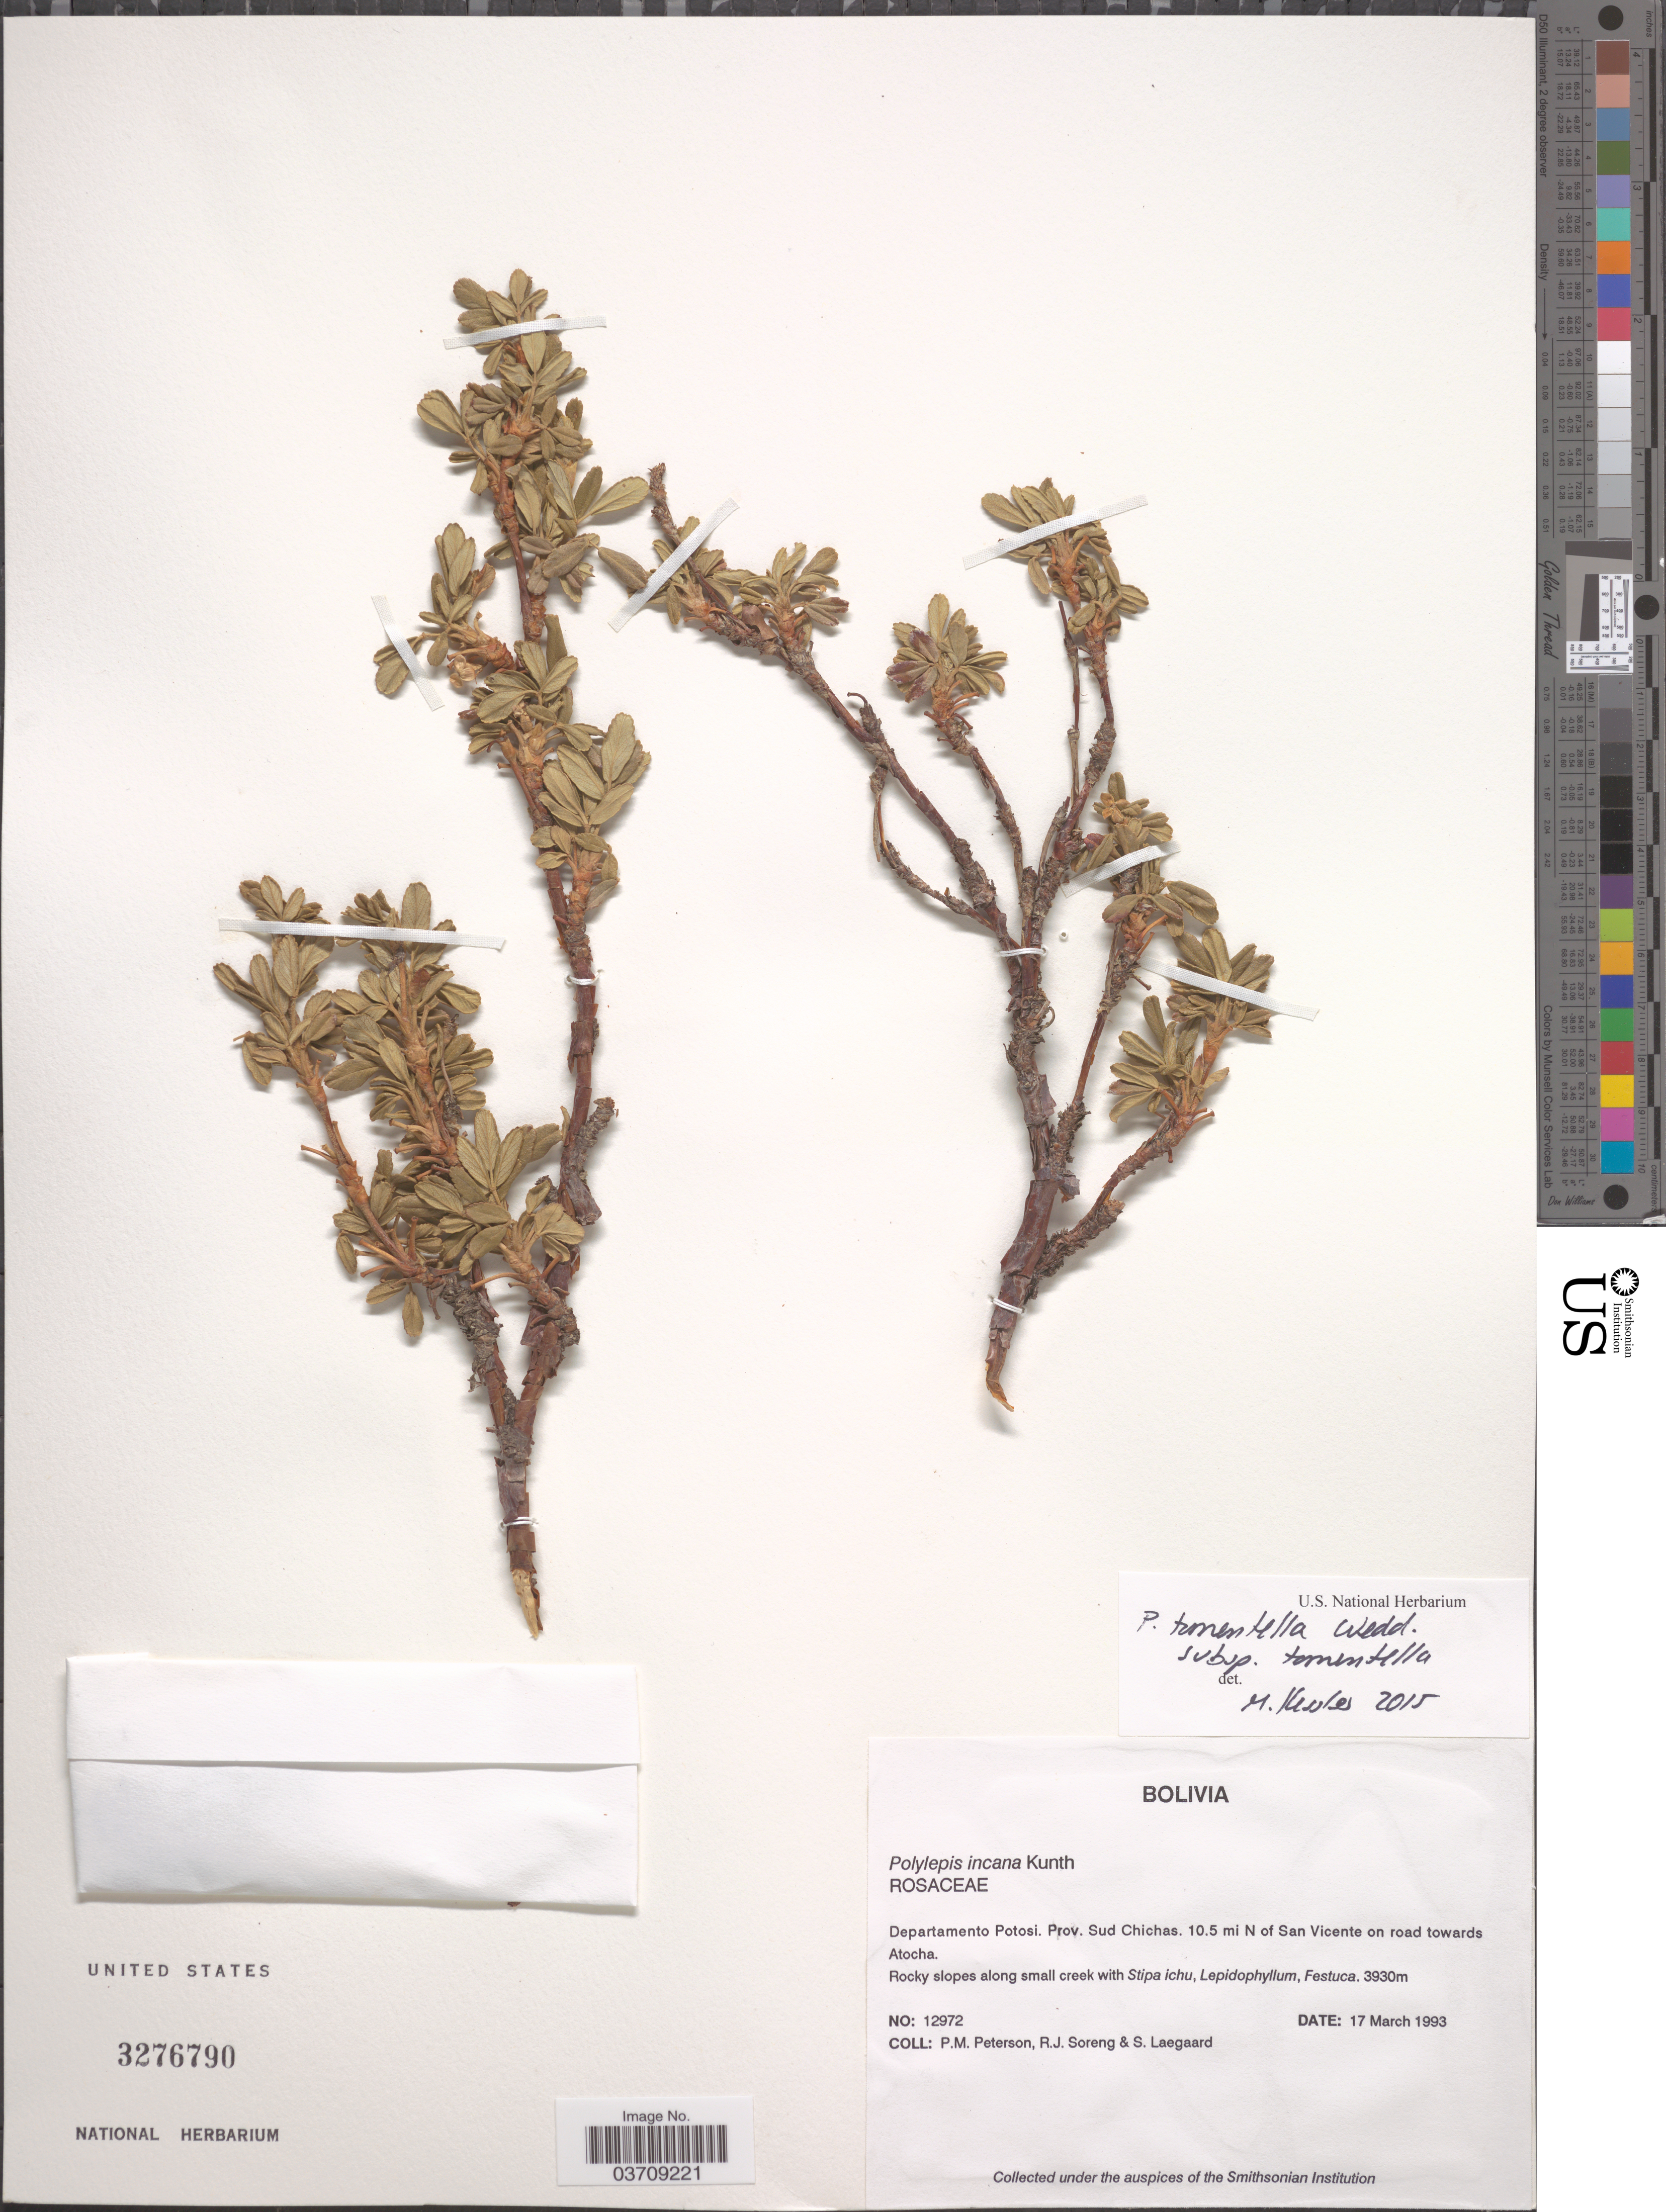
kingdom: Plantae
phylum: Tracheophyta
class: Magnoliopsida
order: Rosales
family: Rosaceae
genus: Polylepis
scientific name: Polylepis tomentella subsp. tomentella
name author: Wedd.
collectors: P. M. Peterson, R. J. Soreng & S. Lægaard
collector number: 12972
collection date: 1993-03-17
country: Bolivia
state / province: Potosi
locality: Departamento Potosi. Prov. Sud Chichas. 10.5 mi N of San Vicente on road towards Atocha.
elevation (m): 3930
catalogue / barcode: US 3276790